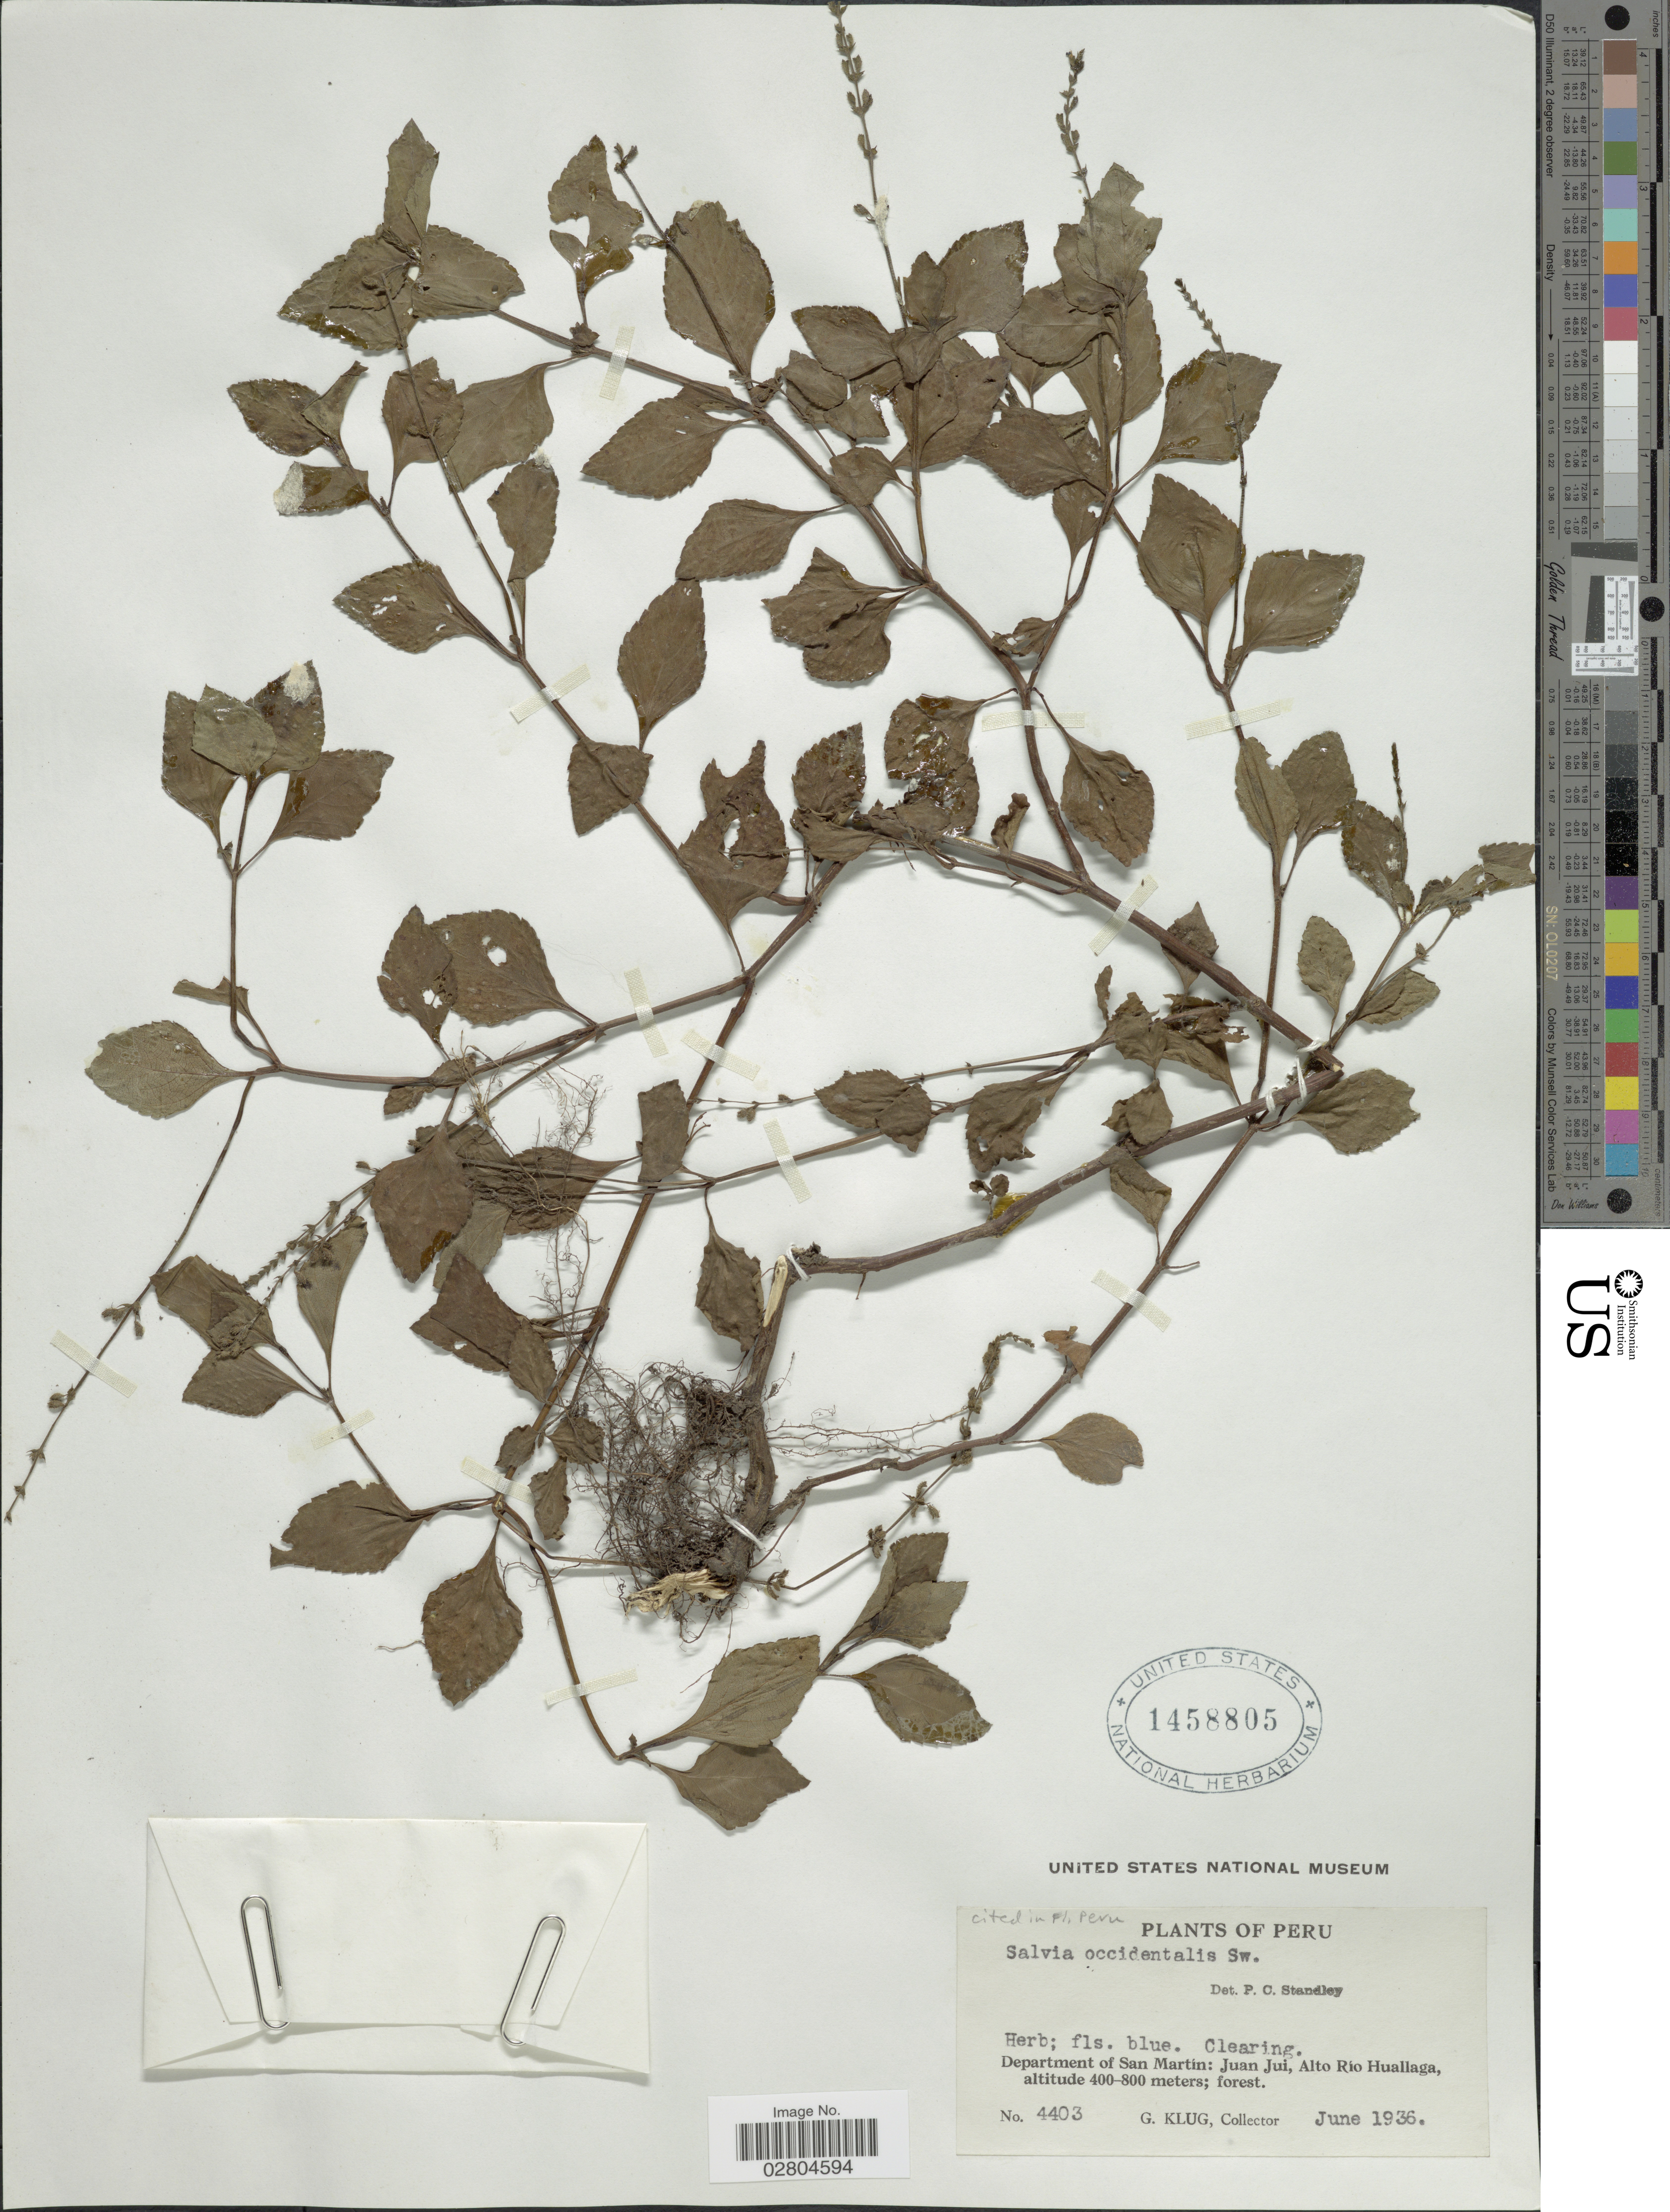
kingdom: Plantae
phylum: Tracheophyta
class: Magnoliopsida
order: Lamiales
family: Lamiaceae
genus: Salvia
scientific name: Salvia occidentalis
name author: Sw.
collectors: G. Klug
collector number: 4403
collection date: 1936-06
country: Peru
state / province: San Martín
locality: Department of San Martin: Juan Jui, Alto Río Huallaga.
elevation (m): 400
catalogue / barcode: US 1458805